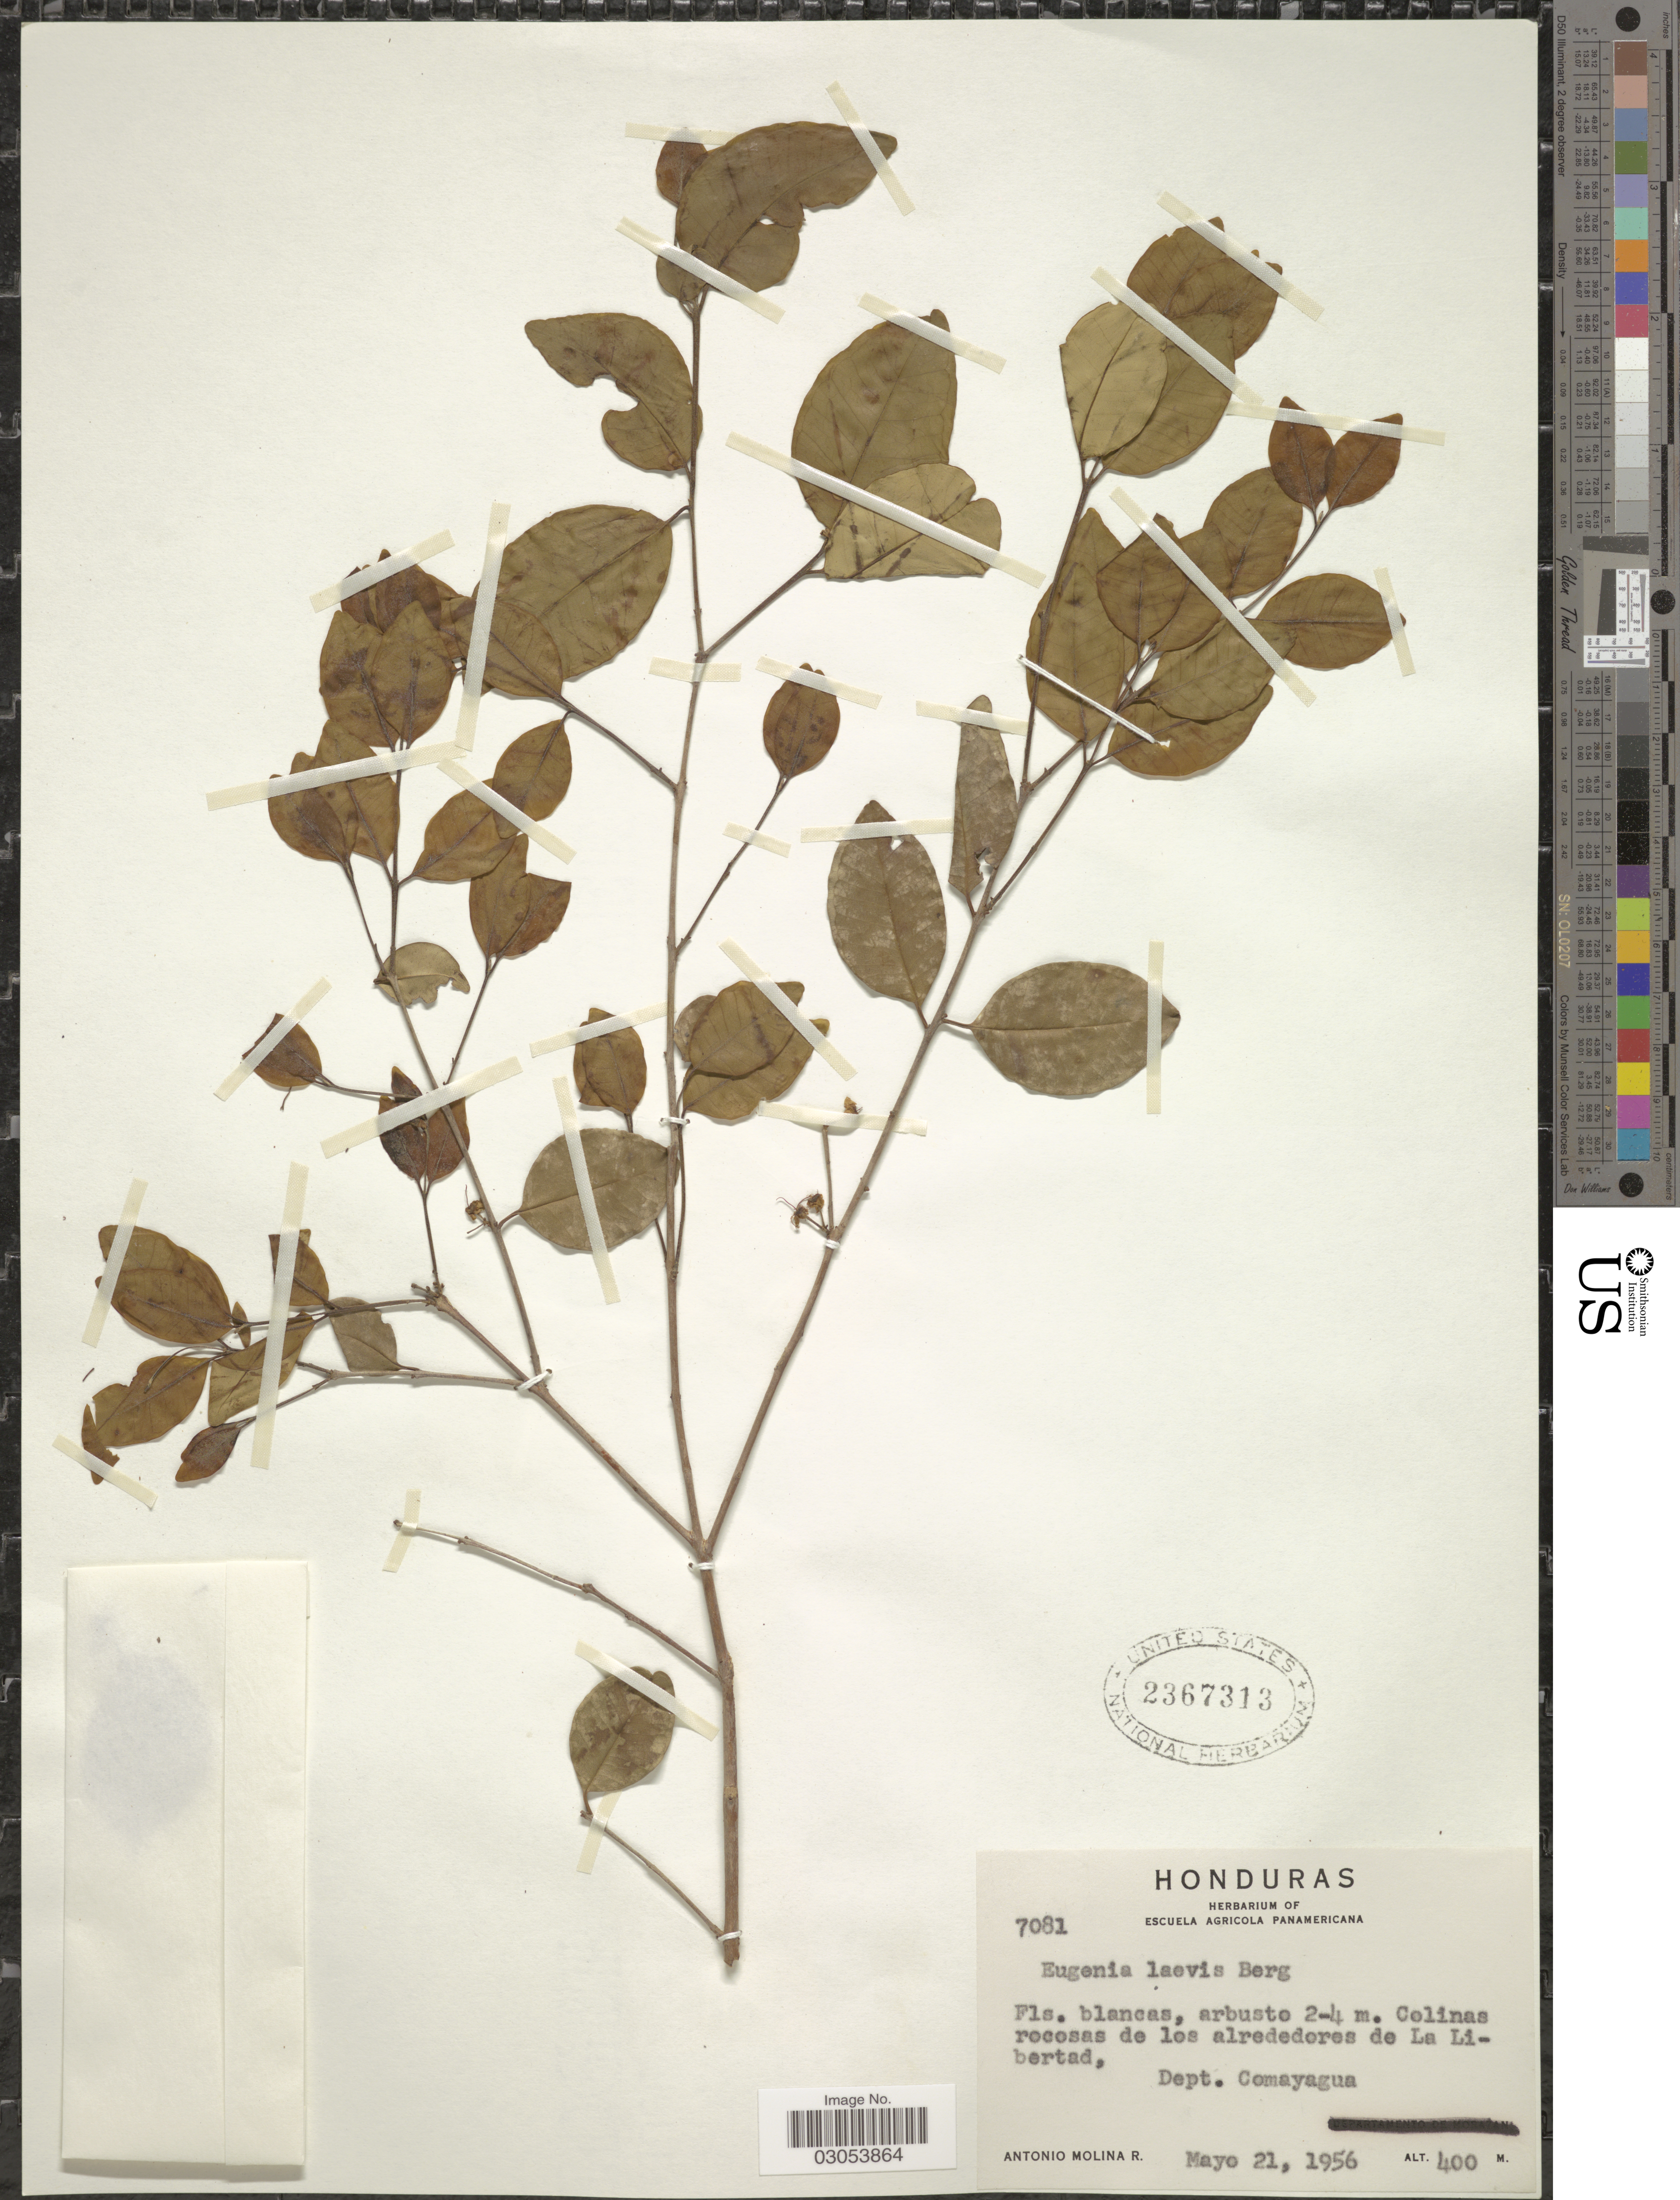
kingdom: Plantae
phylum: Tracheophyta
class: Magnoliopsida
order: Myrtales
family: Myrtaceae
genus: Eugenia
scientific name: Eugenia laevis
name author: O. Berg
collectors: A. Molina R.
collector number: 7081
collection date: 1956-05-21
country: Honduras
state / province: Comayagua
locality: Colinas rocosas de los alrededores de La Libertad, Dept. Comayagua.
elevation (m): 400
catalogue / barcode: US 2367313